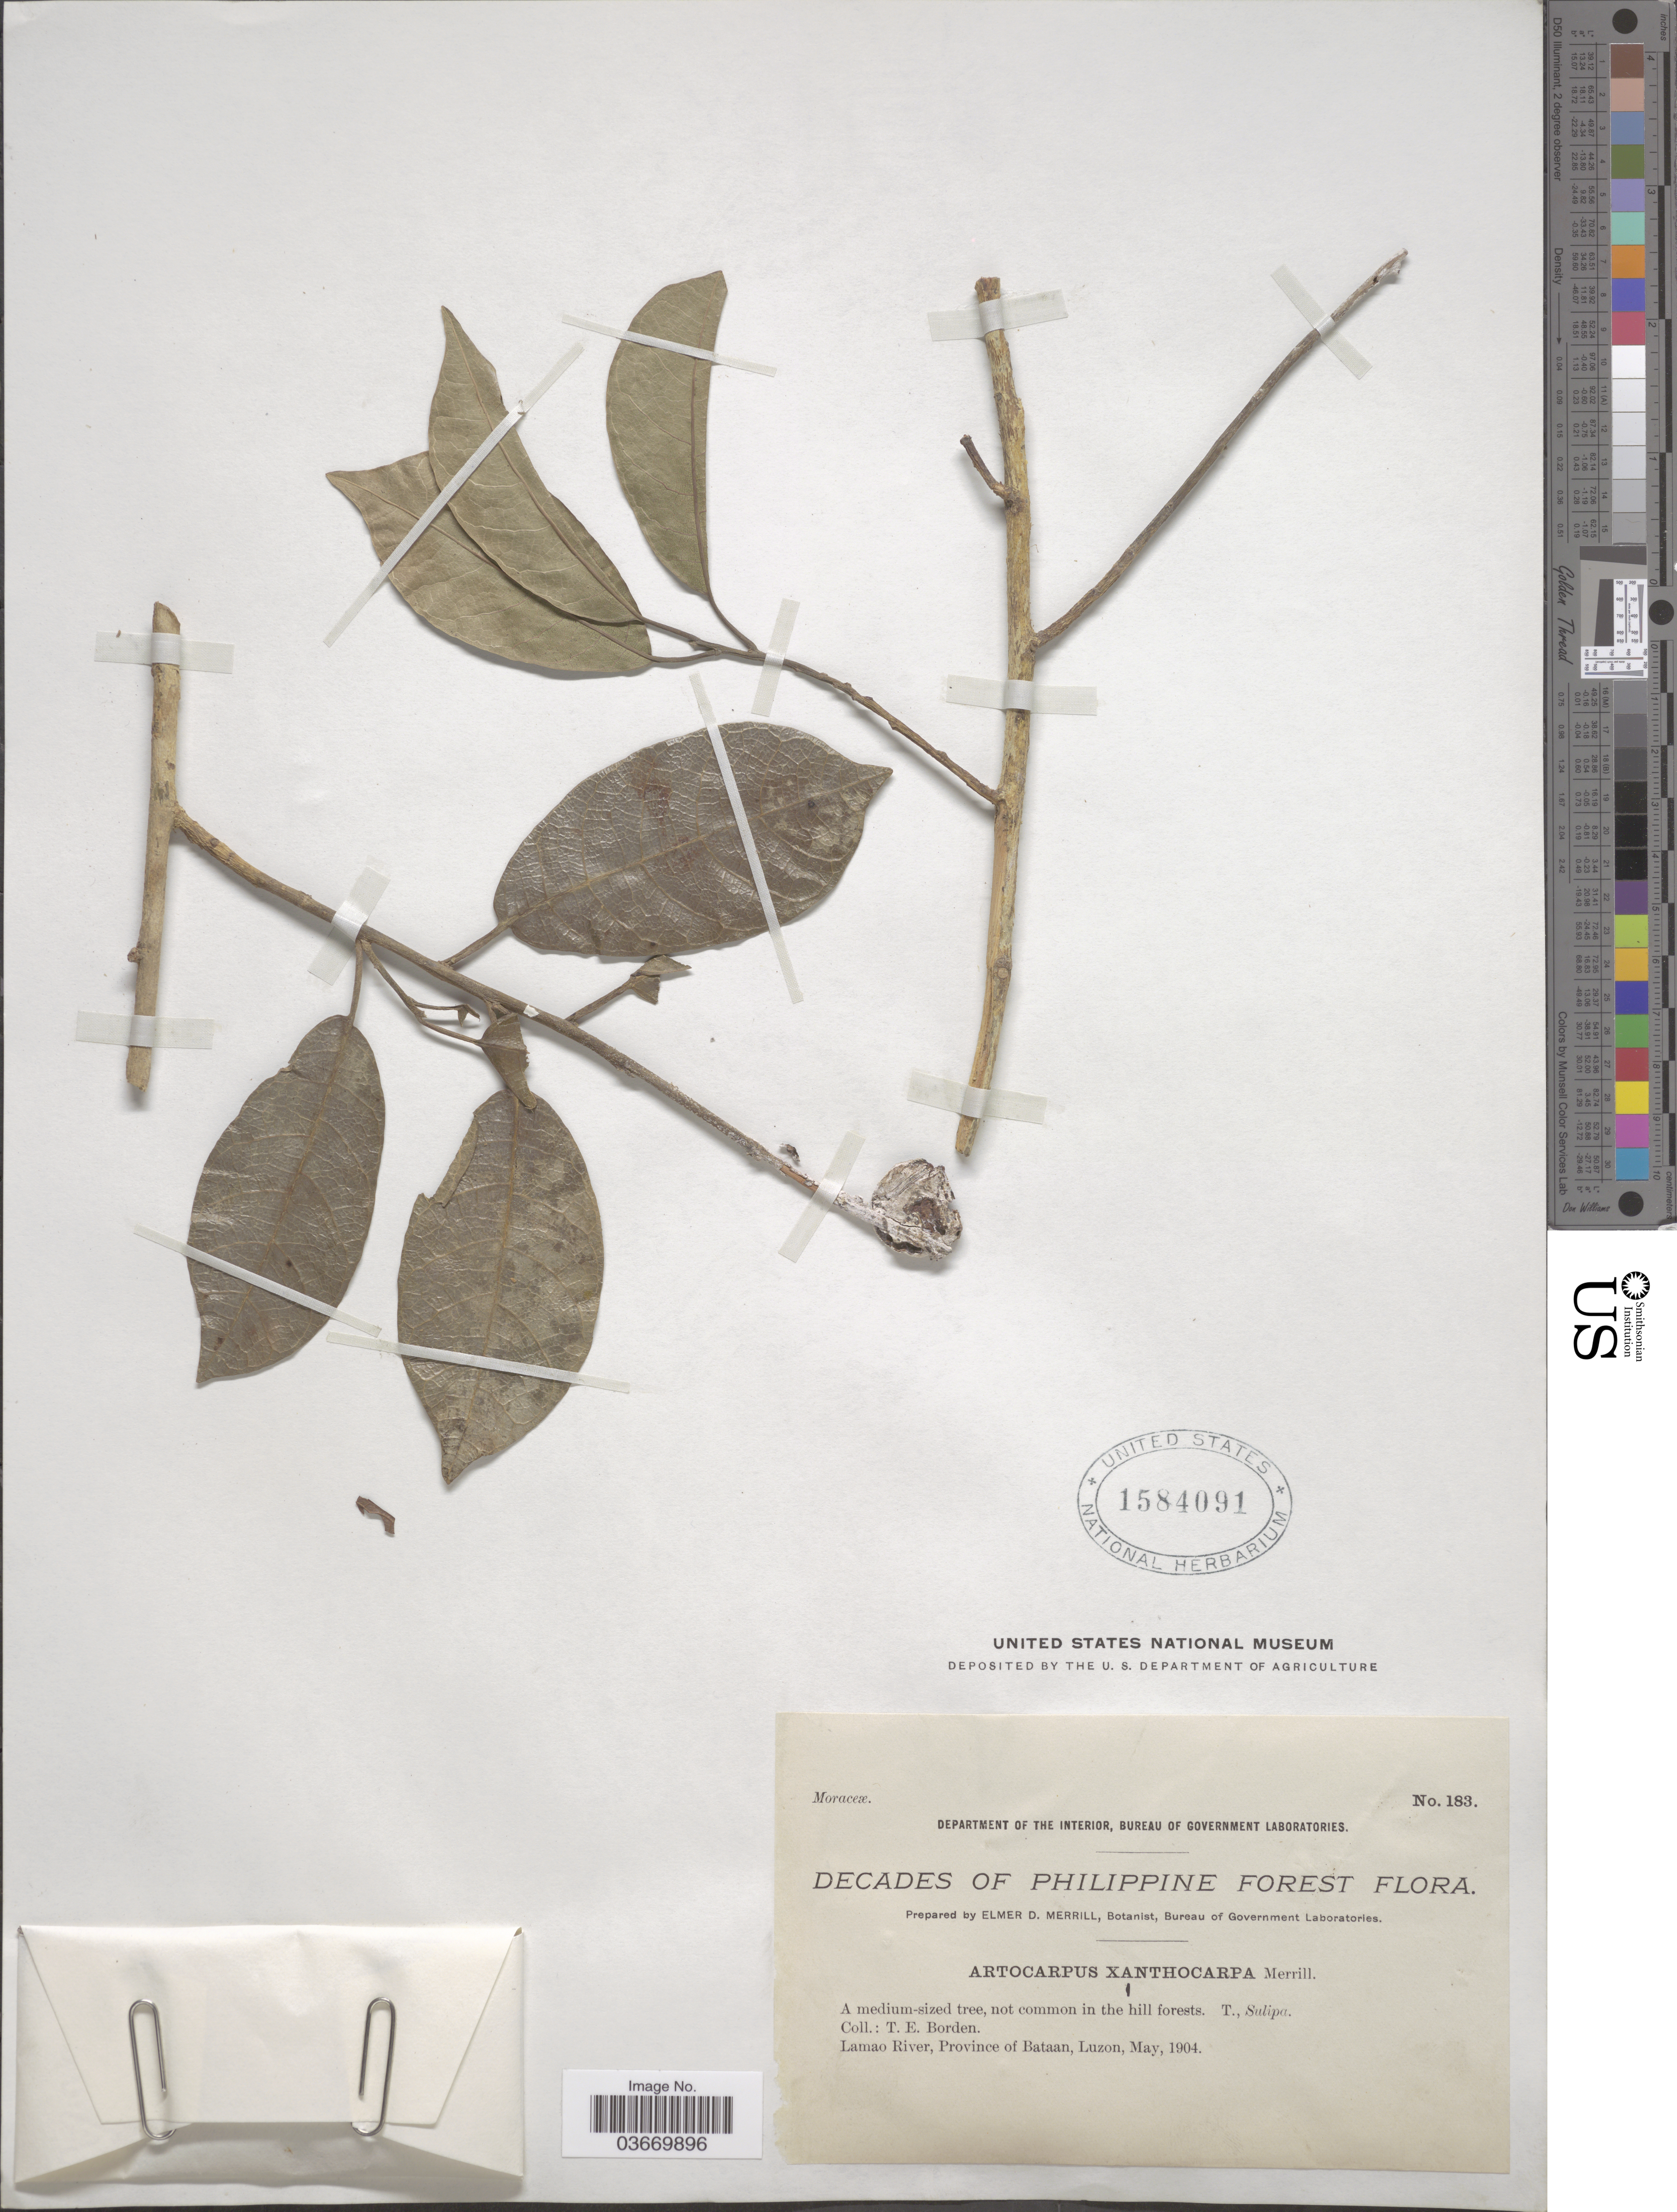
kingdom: Plantae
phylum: Tracheophyta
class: Magnoliopsida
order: Rosales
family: Moraceae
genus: Artocarpus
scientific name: Artocarpus xanthocarpus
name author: Merr.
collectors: T. E. Borden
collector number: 183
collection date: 1904-05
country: Philippines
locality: Philippine Forest. Lamao River, Province of Bataan, Luzon.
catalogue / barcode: US 1584091